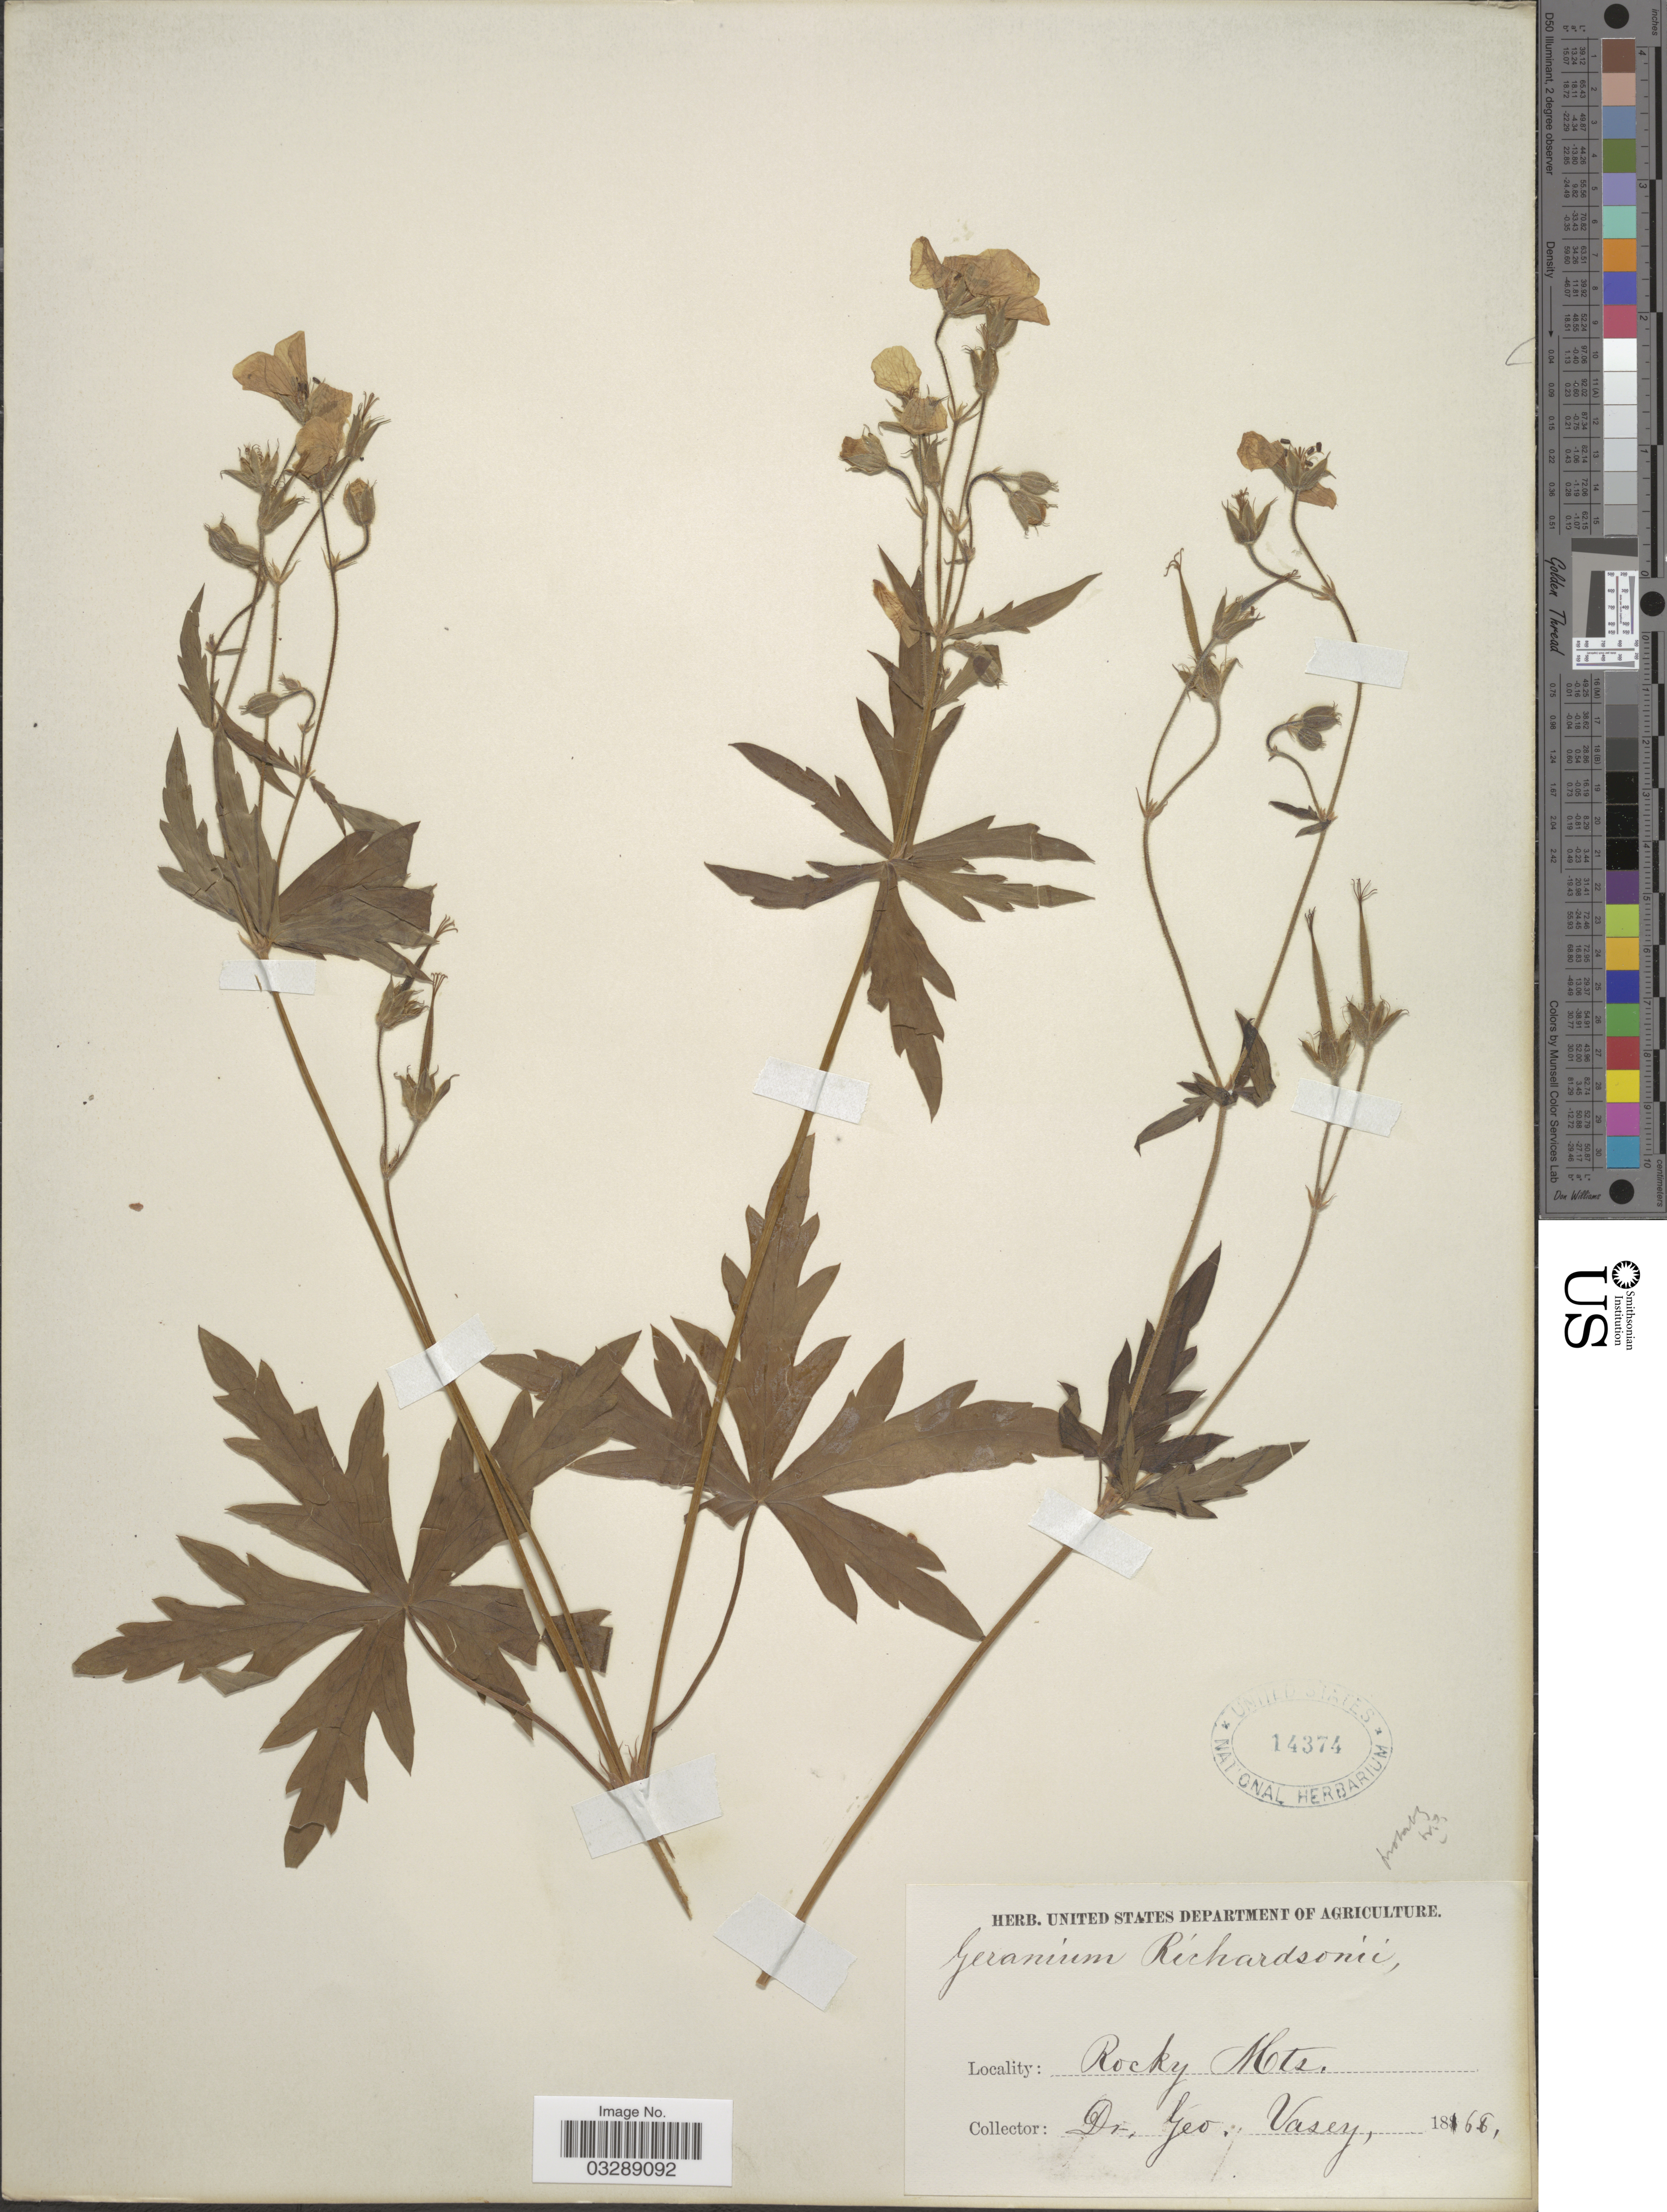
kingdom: Plantae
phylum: Tracheophyta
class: Magnoliopsida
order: Geraniales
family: Geraniaceae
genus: Geranium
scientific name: Geranium richardsonii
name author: Fisch. & Trautv.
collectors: G. Vasey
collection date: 1868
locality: Rocky Mts.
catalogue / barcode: US 14374